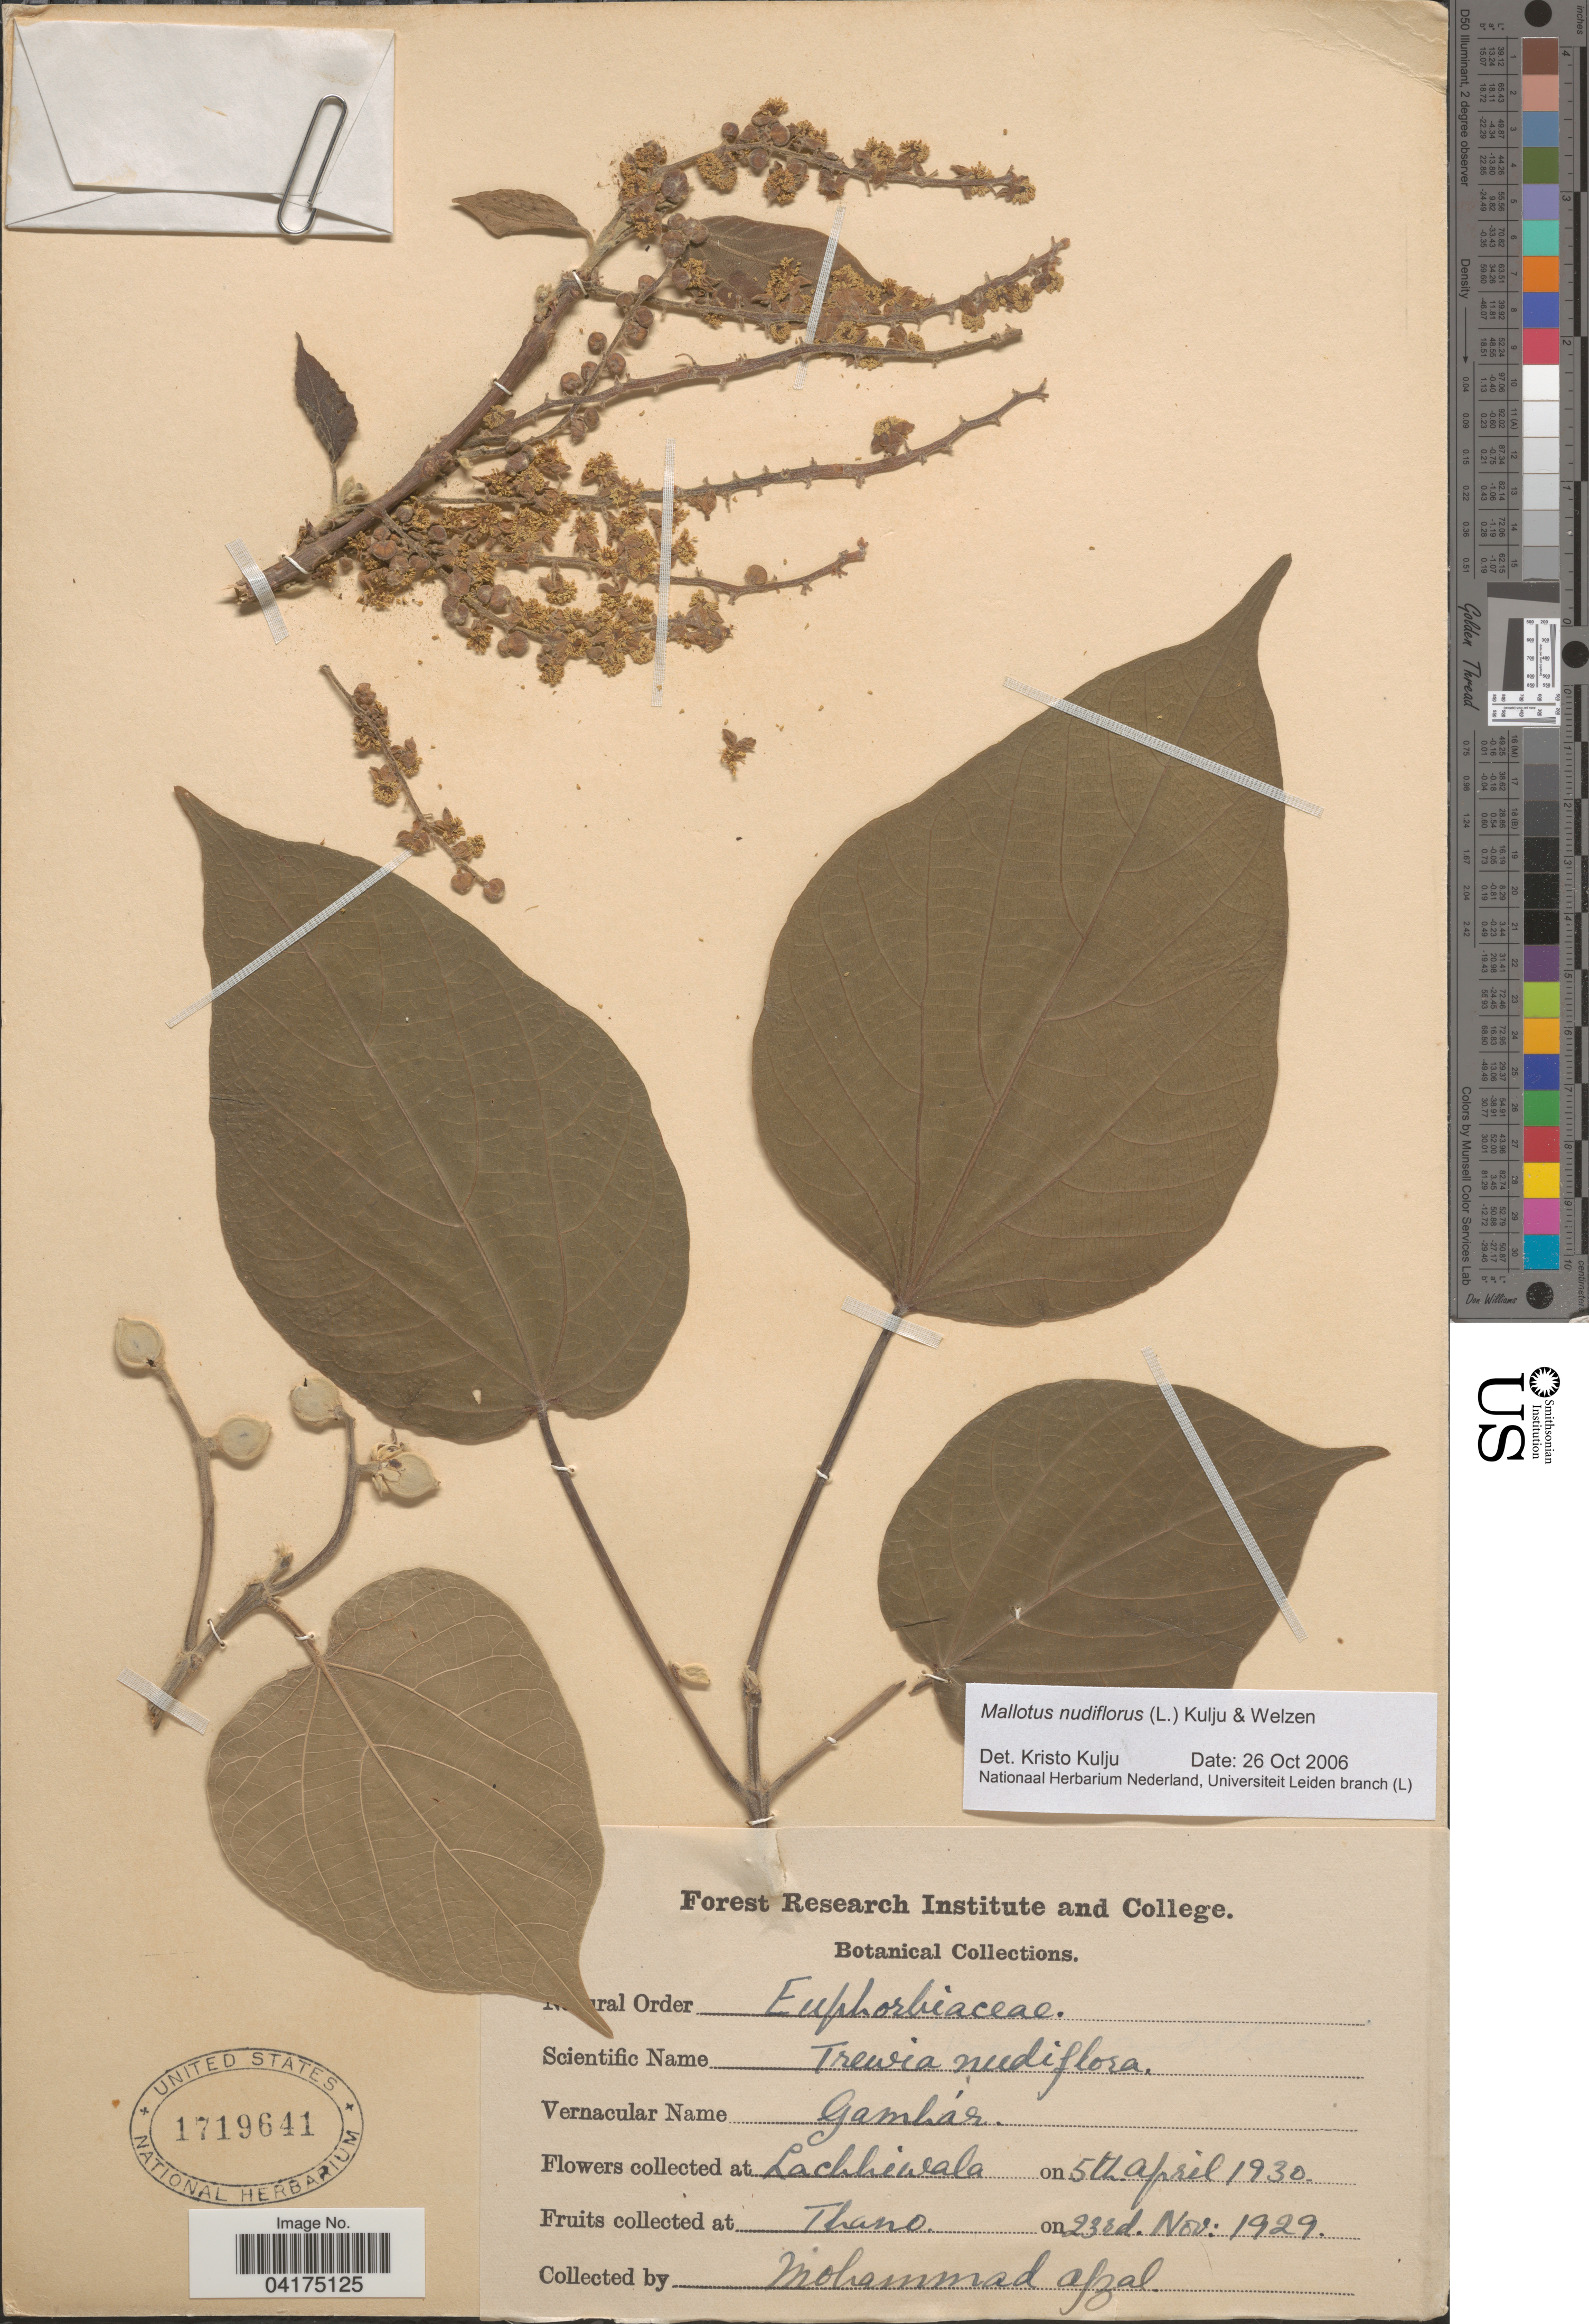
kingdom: Plantae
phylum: Tracheophyta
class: Magnoliopsida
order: Malpighiales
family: Euphorbiaceae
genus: Mallotus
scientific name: Mallotus nudiflorus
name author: (L.) Kulju & Welzen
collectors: M. Afzal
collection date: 1929-11-23/1930-04-05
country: India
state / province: Uttarakhand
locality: Lachhiwala. Thano.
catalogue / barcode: US 1719641